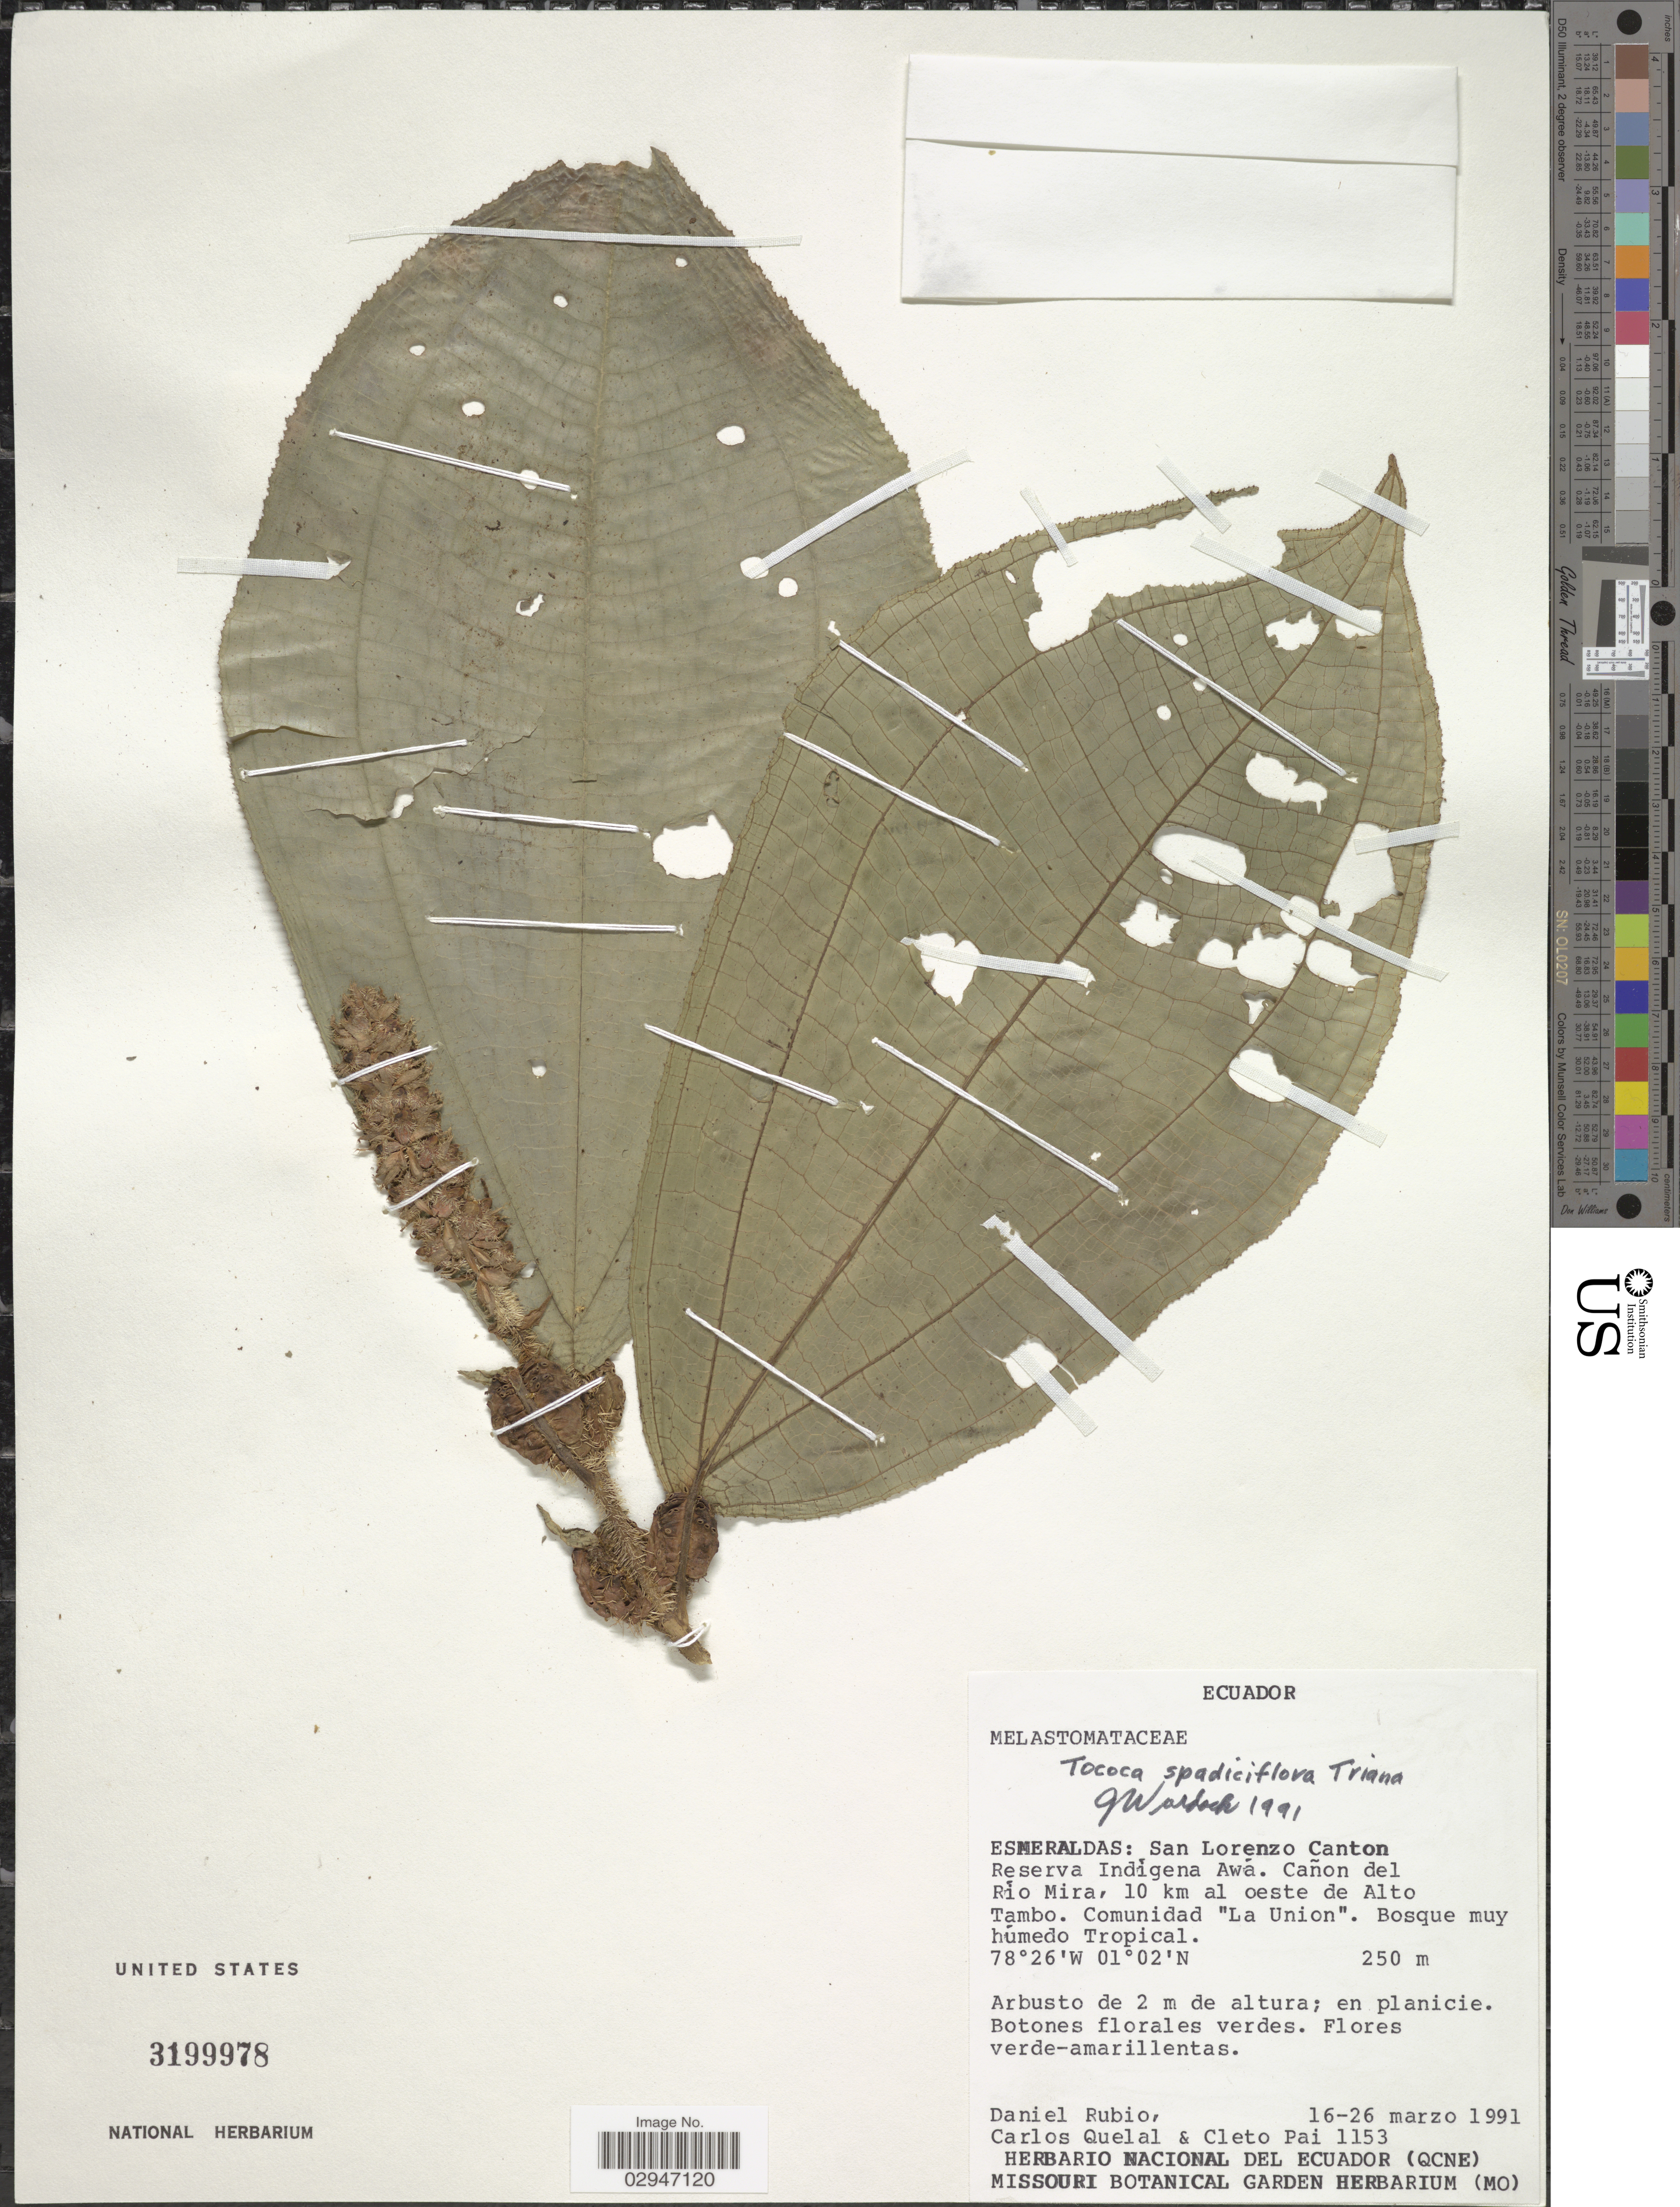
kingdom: Plantae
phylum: Tracheophyta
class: Magnoliopsida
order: Myrtales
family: Melastomataceae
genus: Tococa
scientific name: Tococa spadiciflora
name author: Triana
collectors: D. Rubio, C. Quelal & C. Pai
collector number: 1153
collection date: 1991-03-16/1991-03-26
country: Ecuador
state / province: Esmeraldas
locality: San Lorenzo Canton. Reserva Indígena Awá. Cañon del Río Mira, 10 km al oeste de Alto Tambo. Comunidad "La Union".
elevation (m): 250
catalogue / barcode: US 3199978